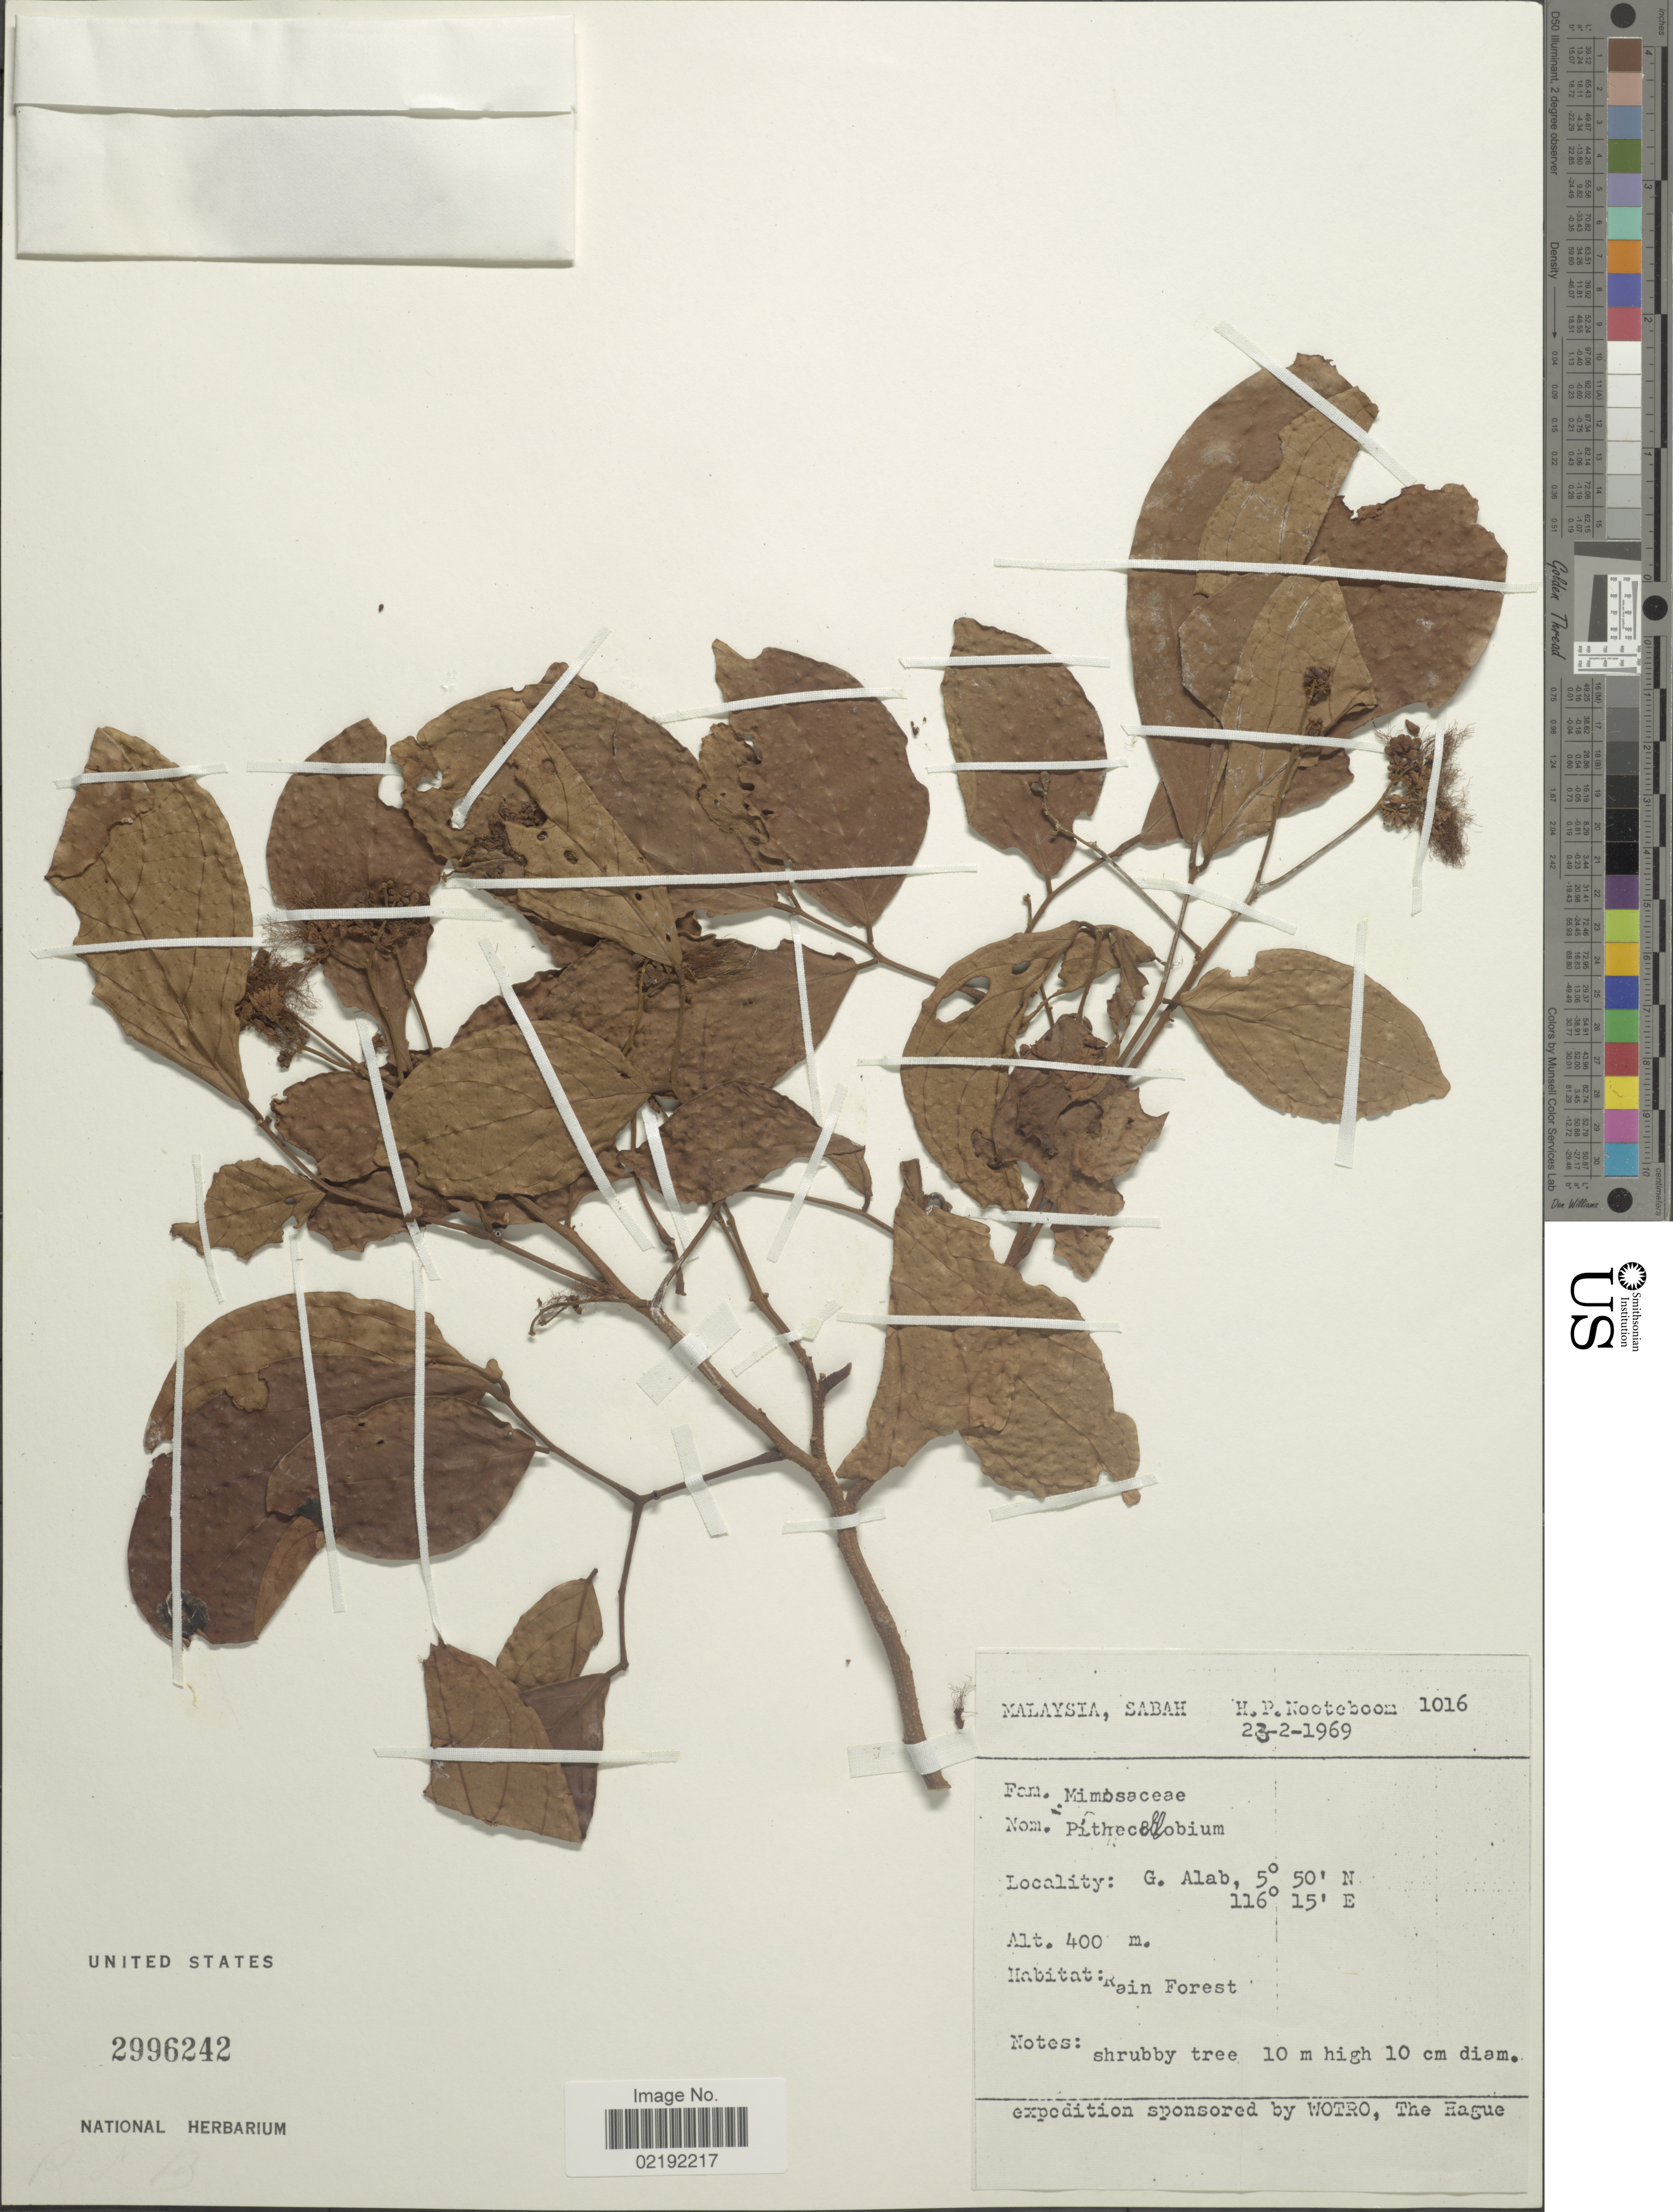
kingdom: Plantae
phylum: Tracheophyta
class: Magnoliopsida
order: Fabales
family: Fabaceae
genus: Pithecellobium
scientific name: Pithecellobium sp.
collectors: H. P. Nooteboom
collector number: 1016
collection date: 1969-02-23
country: Malaysia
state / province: Sabah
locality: G. Alab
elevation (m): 400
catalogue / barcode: US 2996242